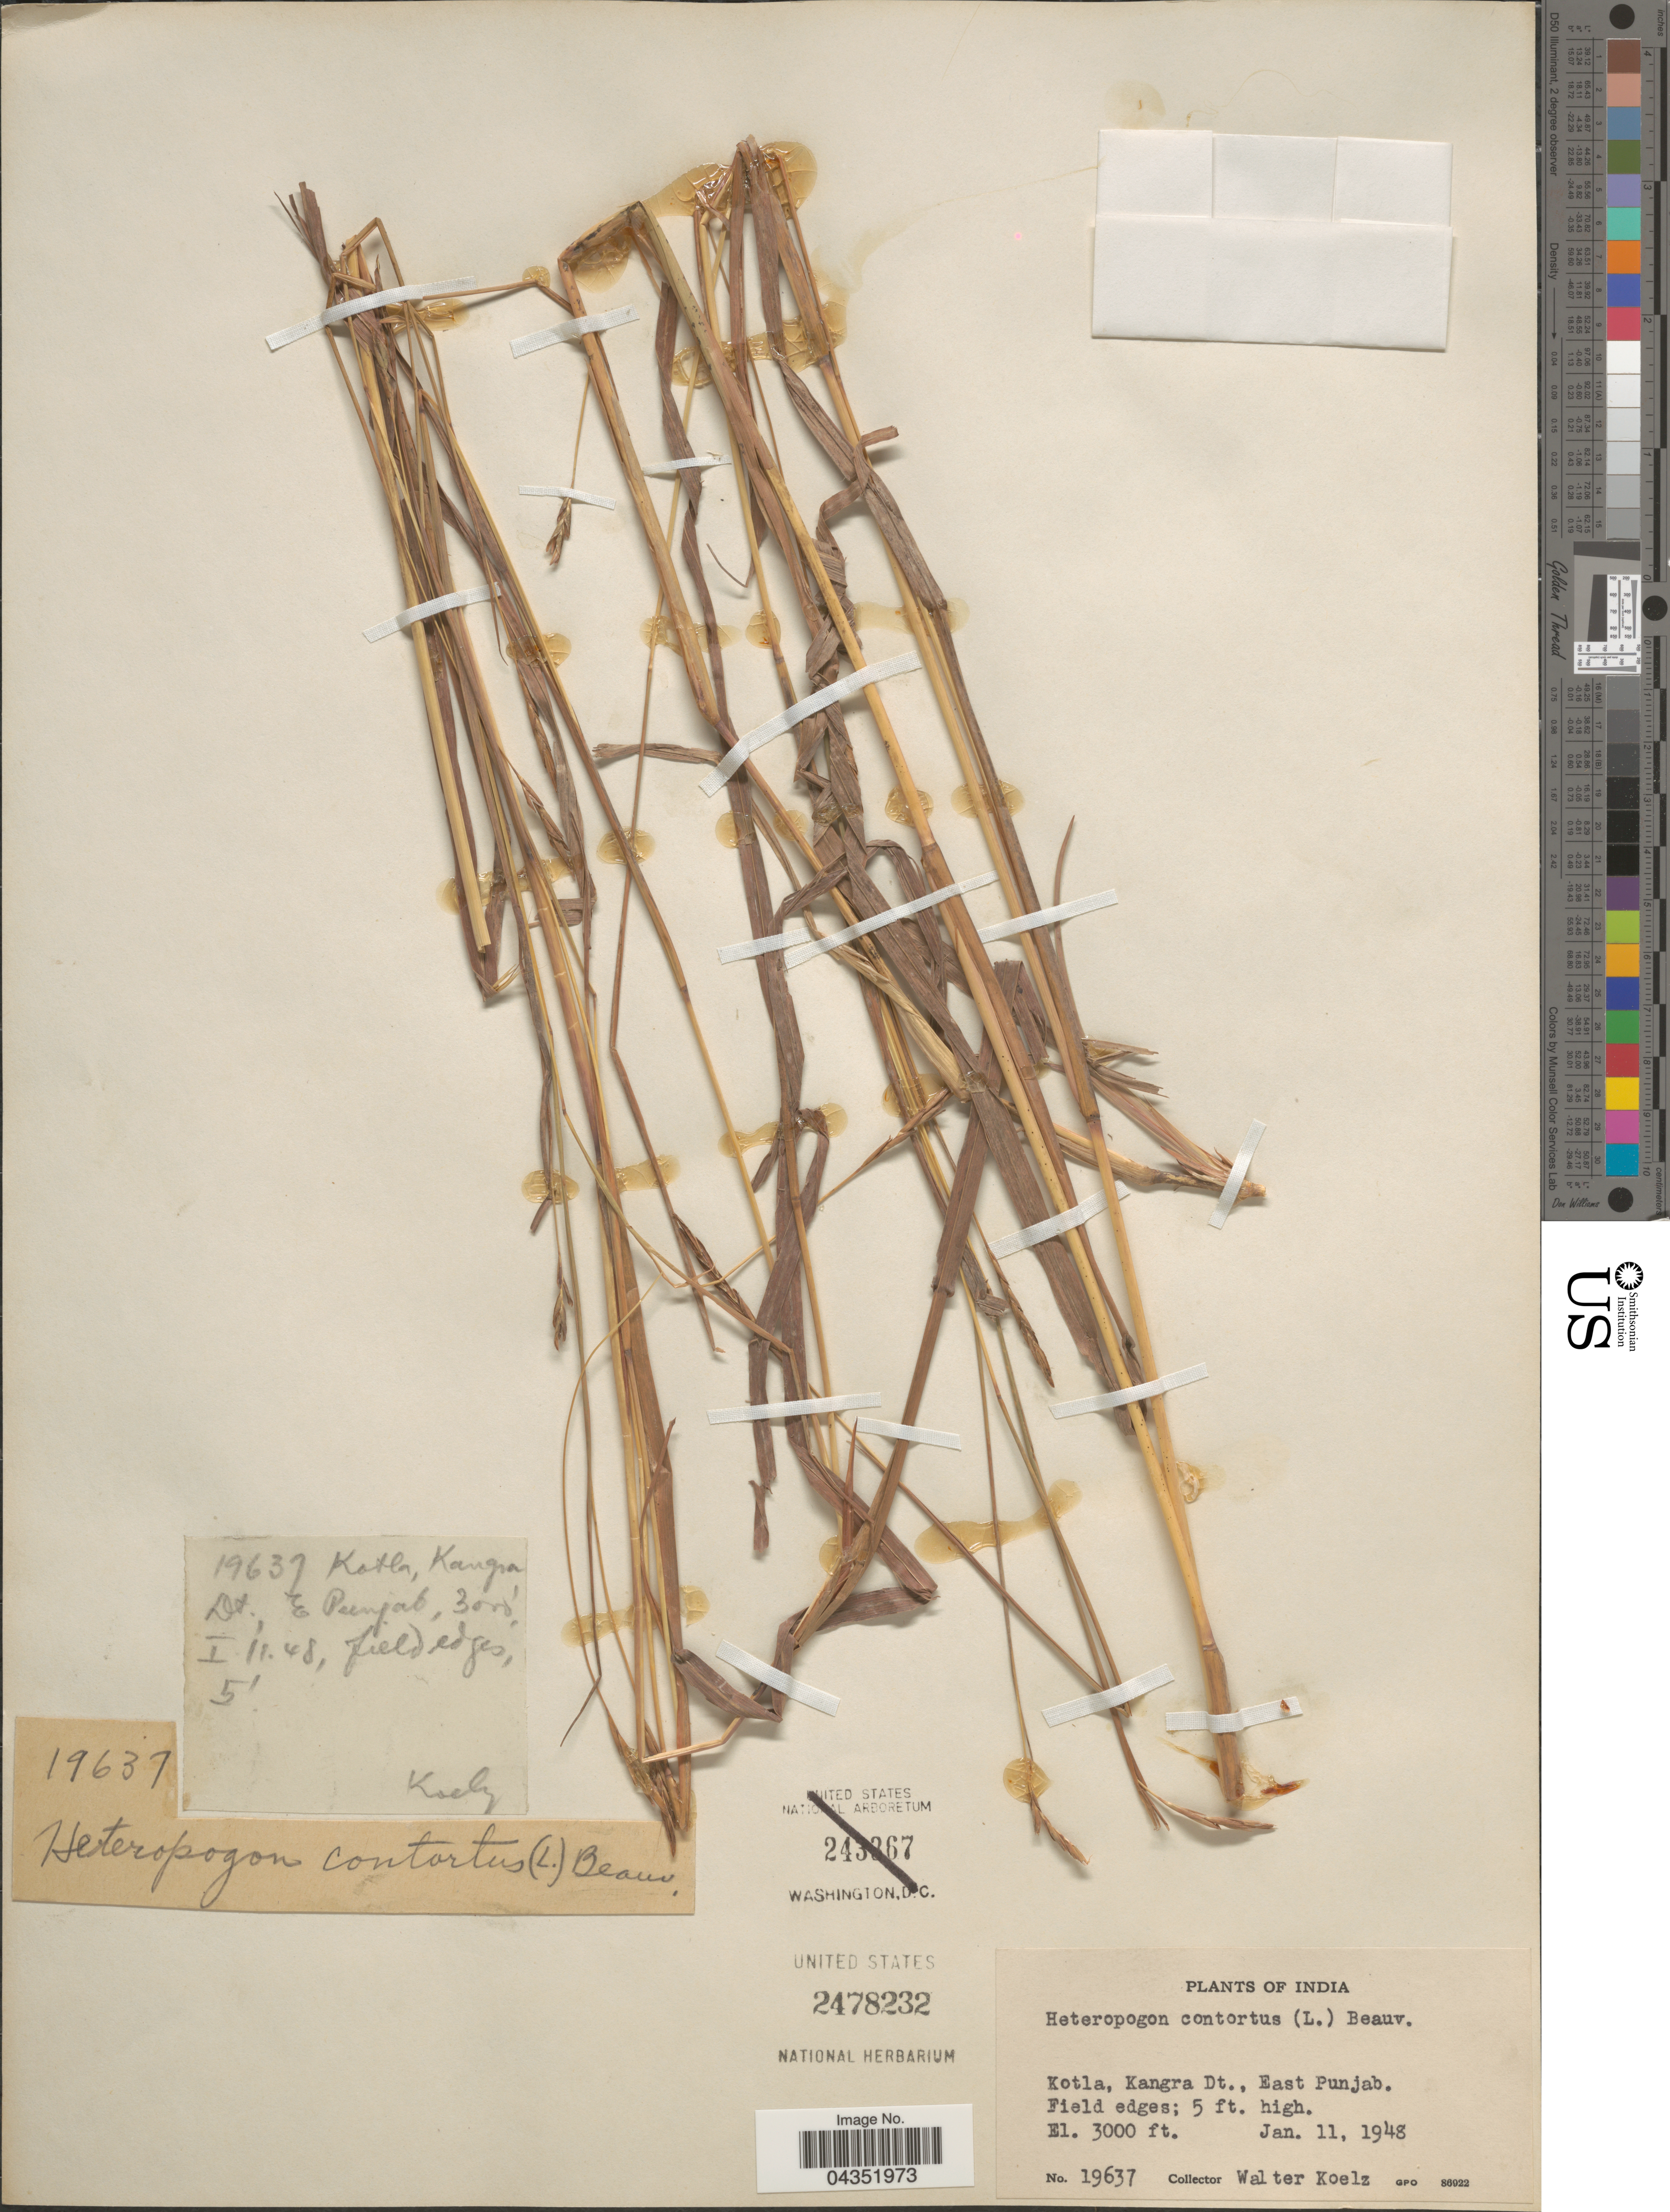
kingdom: Plantae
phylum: Tracheophyta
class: Liliopsida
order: Poales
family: Poaceae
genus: Heteropogon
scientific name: Heteropogon contortus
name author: (L.) P. Beauv. ex Roem. & Schult.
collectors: W. N. Koelz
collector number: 19637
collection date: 1948-01-11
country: India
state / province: Himachal Pradesh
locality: Kotla, Kangra Dt., East Punjab.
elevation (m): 914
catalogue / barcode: US 2478232